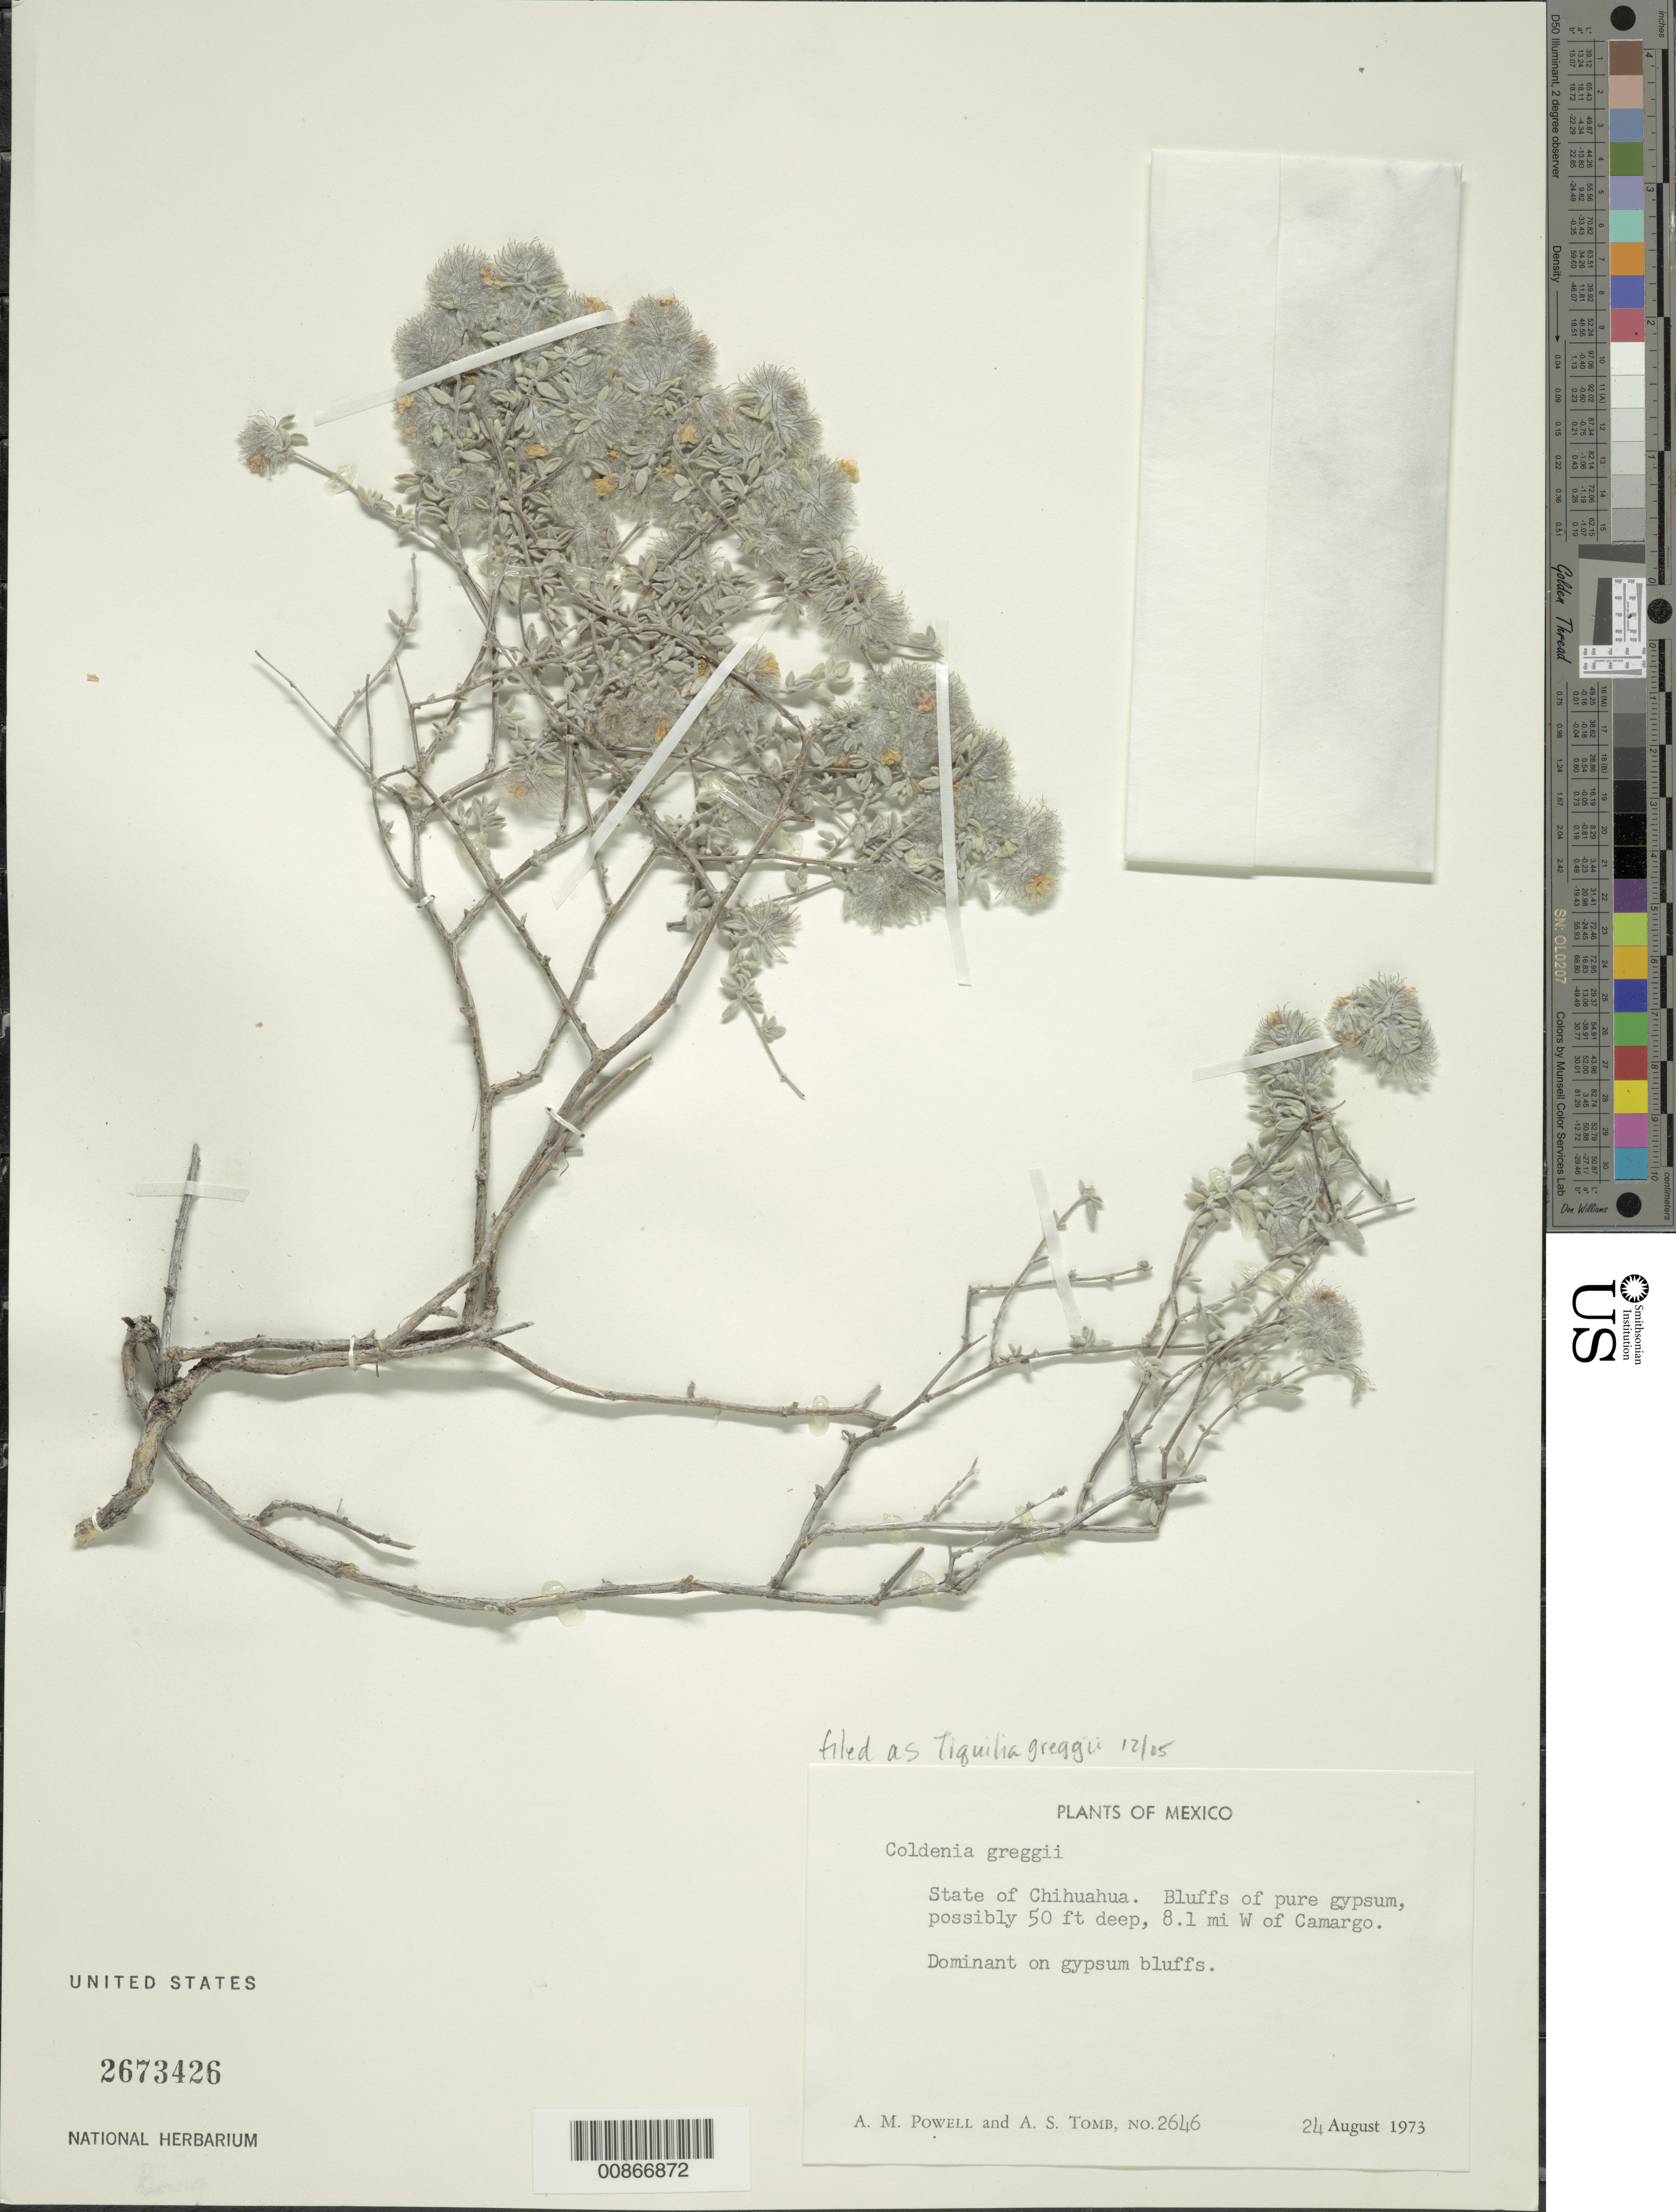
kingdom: Plantae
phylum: Tracheophyta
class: Magnoliopsida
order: Boraginales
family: Ehretiaceae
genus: Tiquilia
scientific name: Tiquilia greggii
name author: (Torr.) A.T. Richardson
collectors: A. M. Powell & A. Tomb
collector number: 2646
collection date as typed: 24 Aug 1973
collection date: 1973-08-24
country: Mexico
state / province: Chihuahua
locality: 8.1 mi. W of Camargo, Chihuahua.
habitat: Bluffs of pure gypsum.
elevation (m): -15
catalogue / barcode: US 2673426